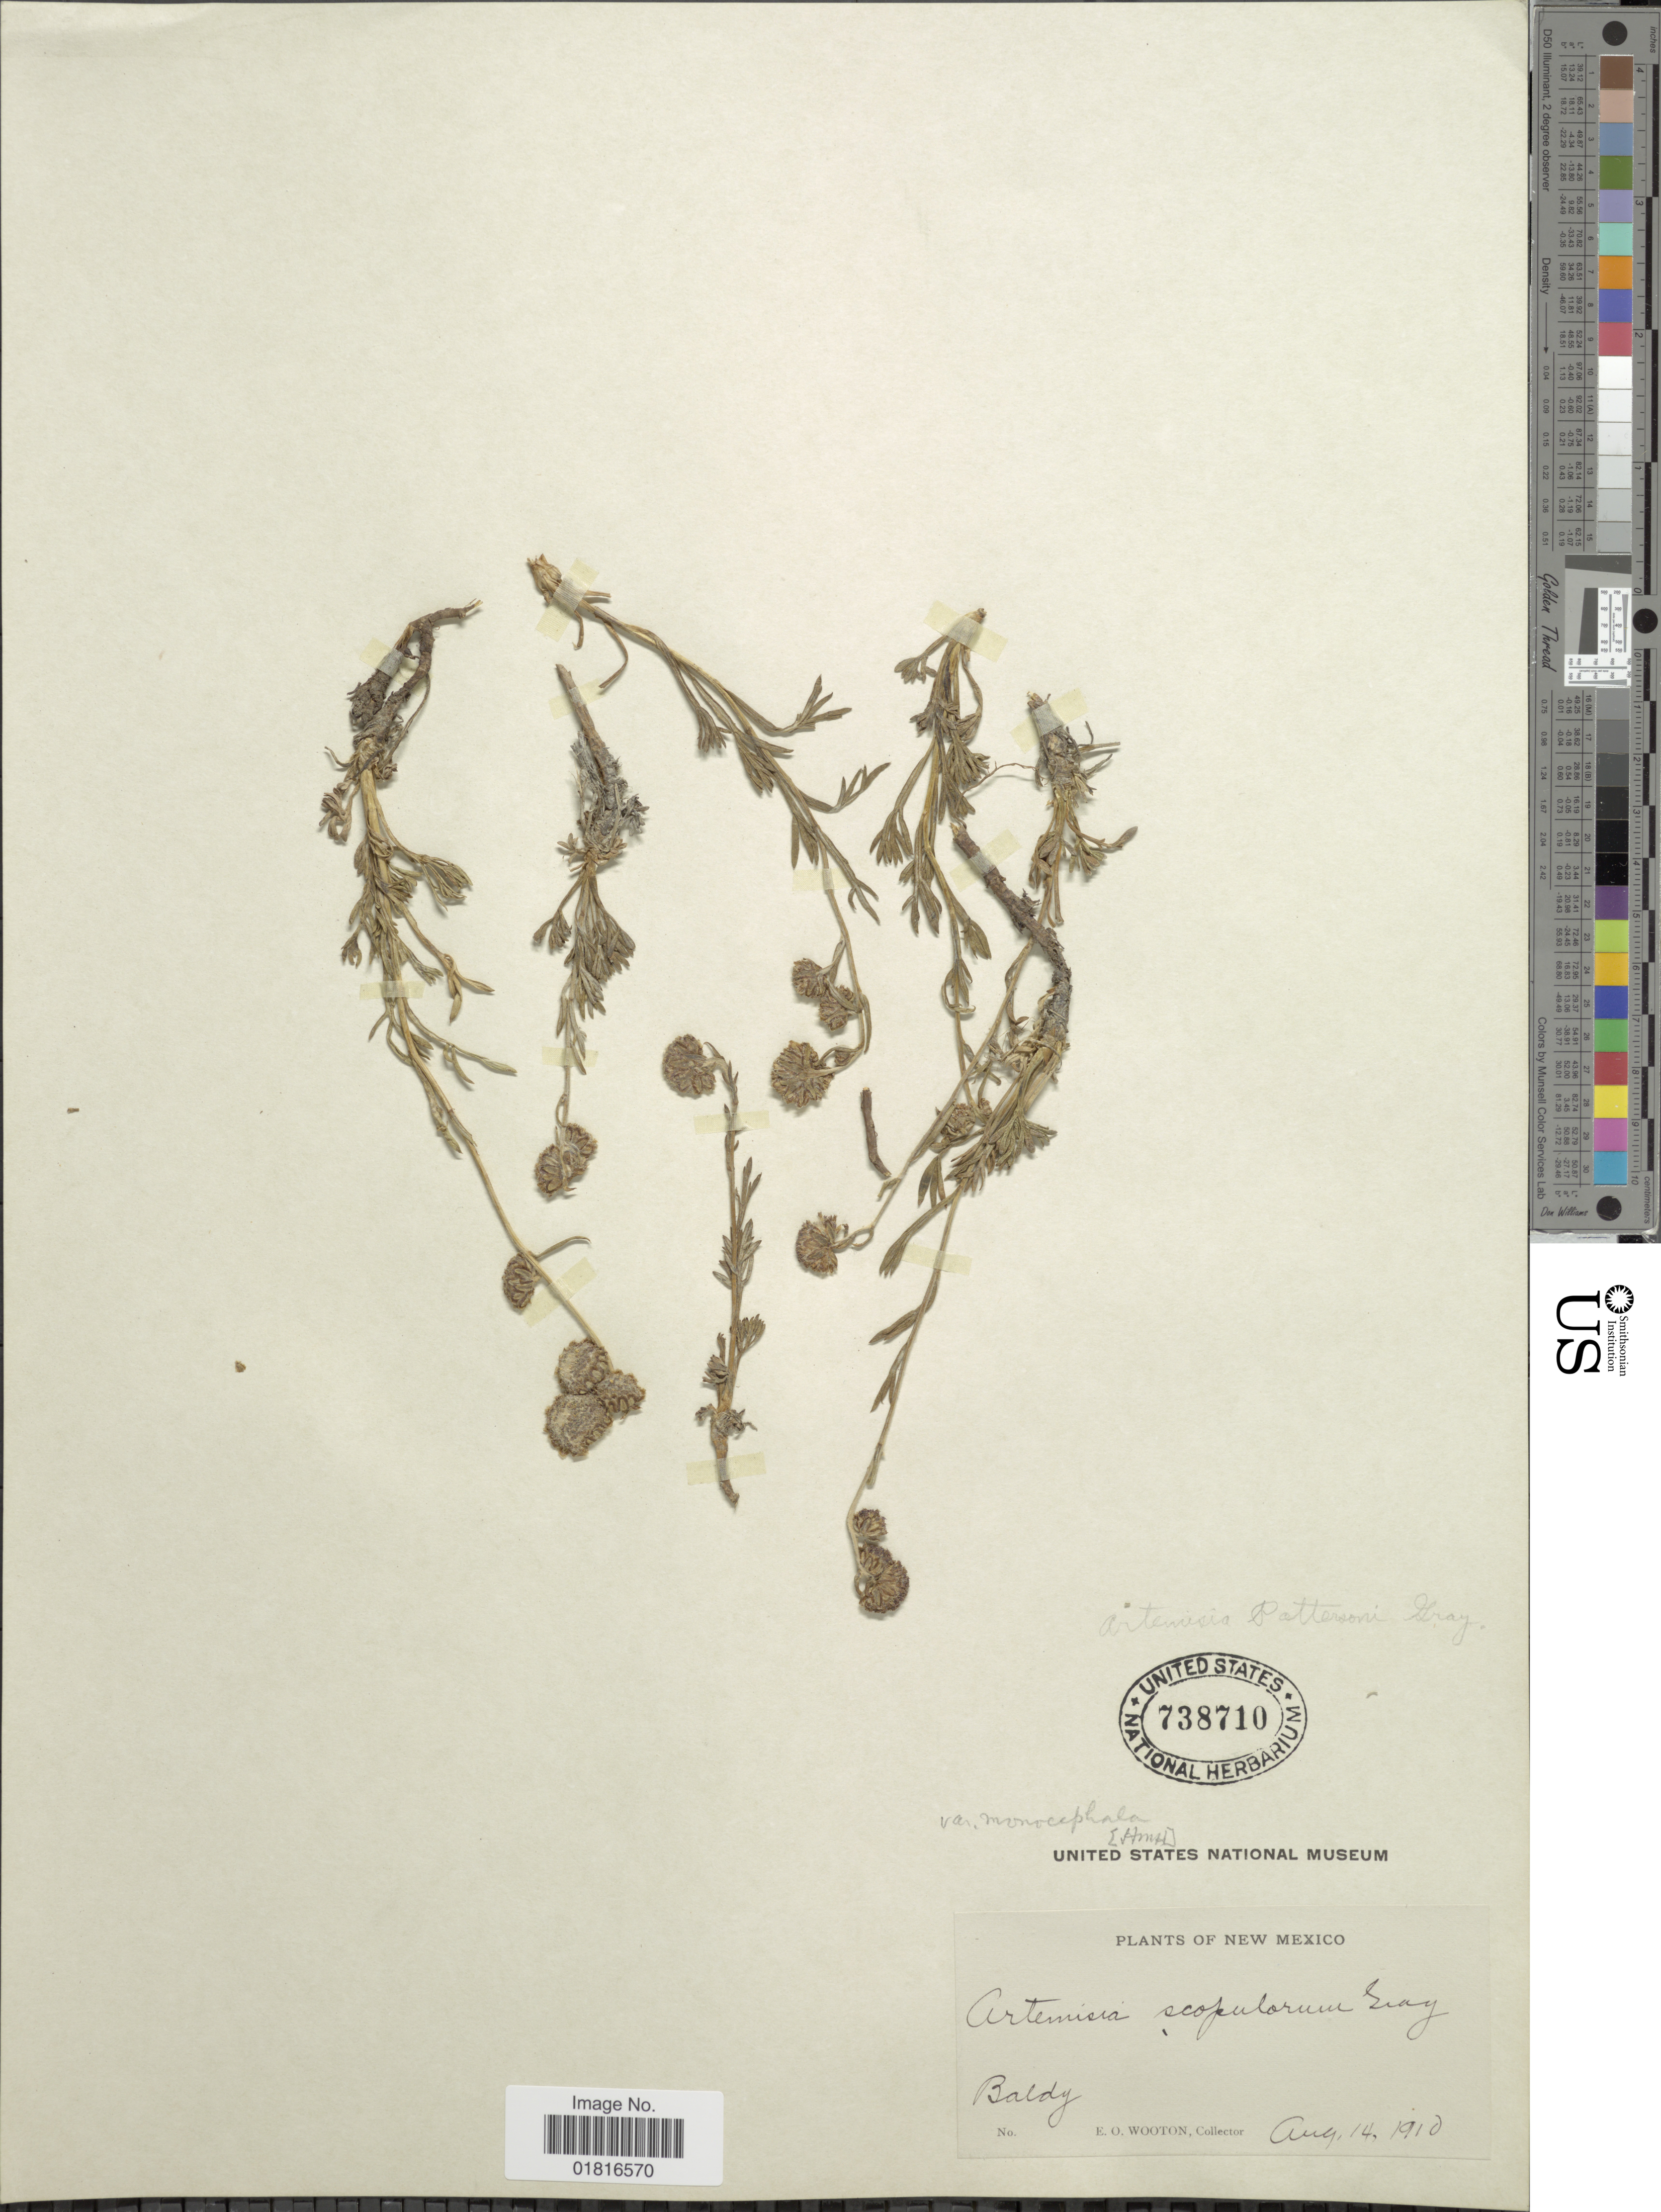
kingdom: Plantae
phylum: Tracheophyta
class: Magnoliopsida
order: Asterales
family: Asteraceae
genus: Artemisia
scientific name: Artemisia pattersonii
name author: A. Gray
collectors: E. O. Wooton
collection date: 1910-08-14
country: United States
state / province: New Mexico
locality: Baldy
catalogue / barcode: US 738710